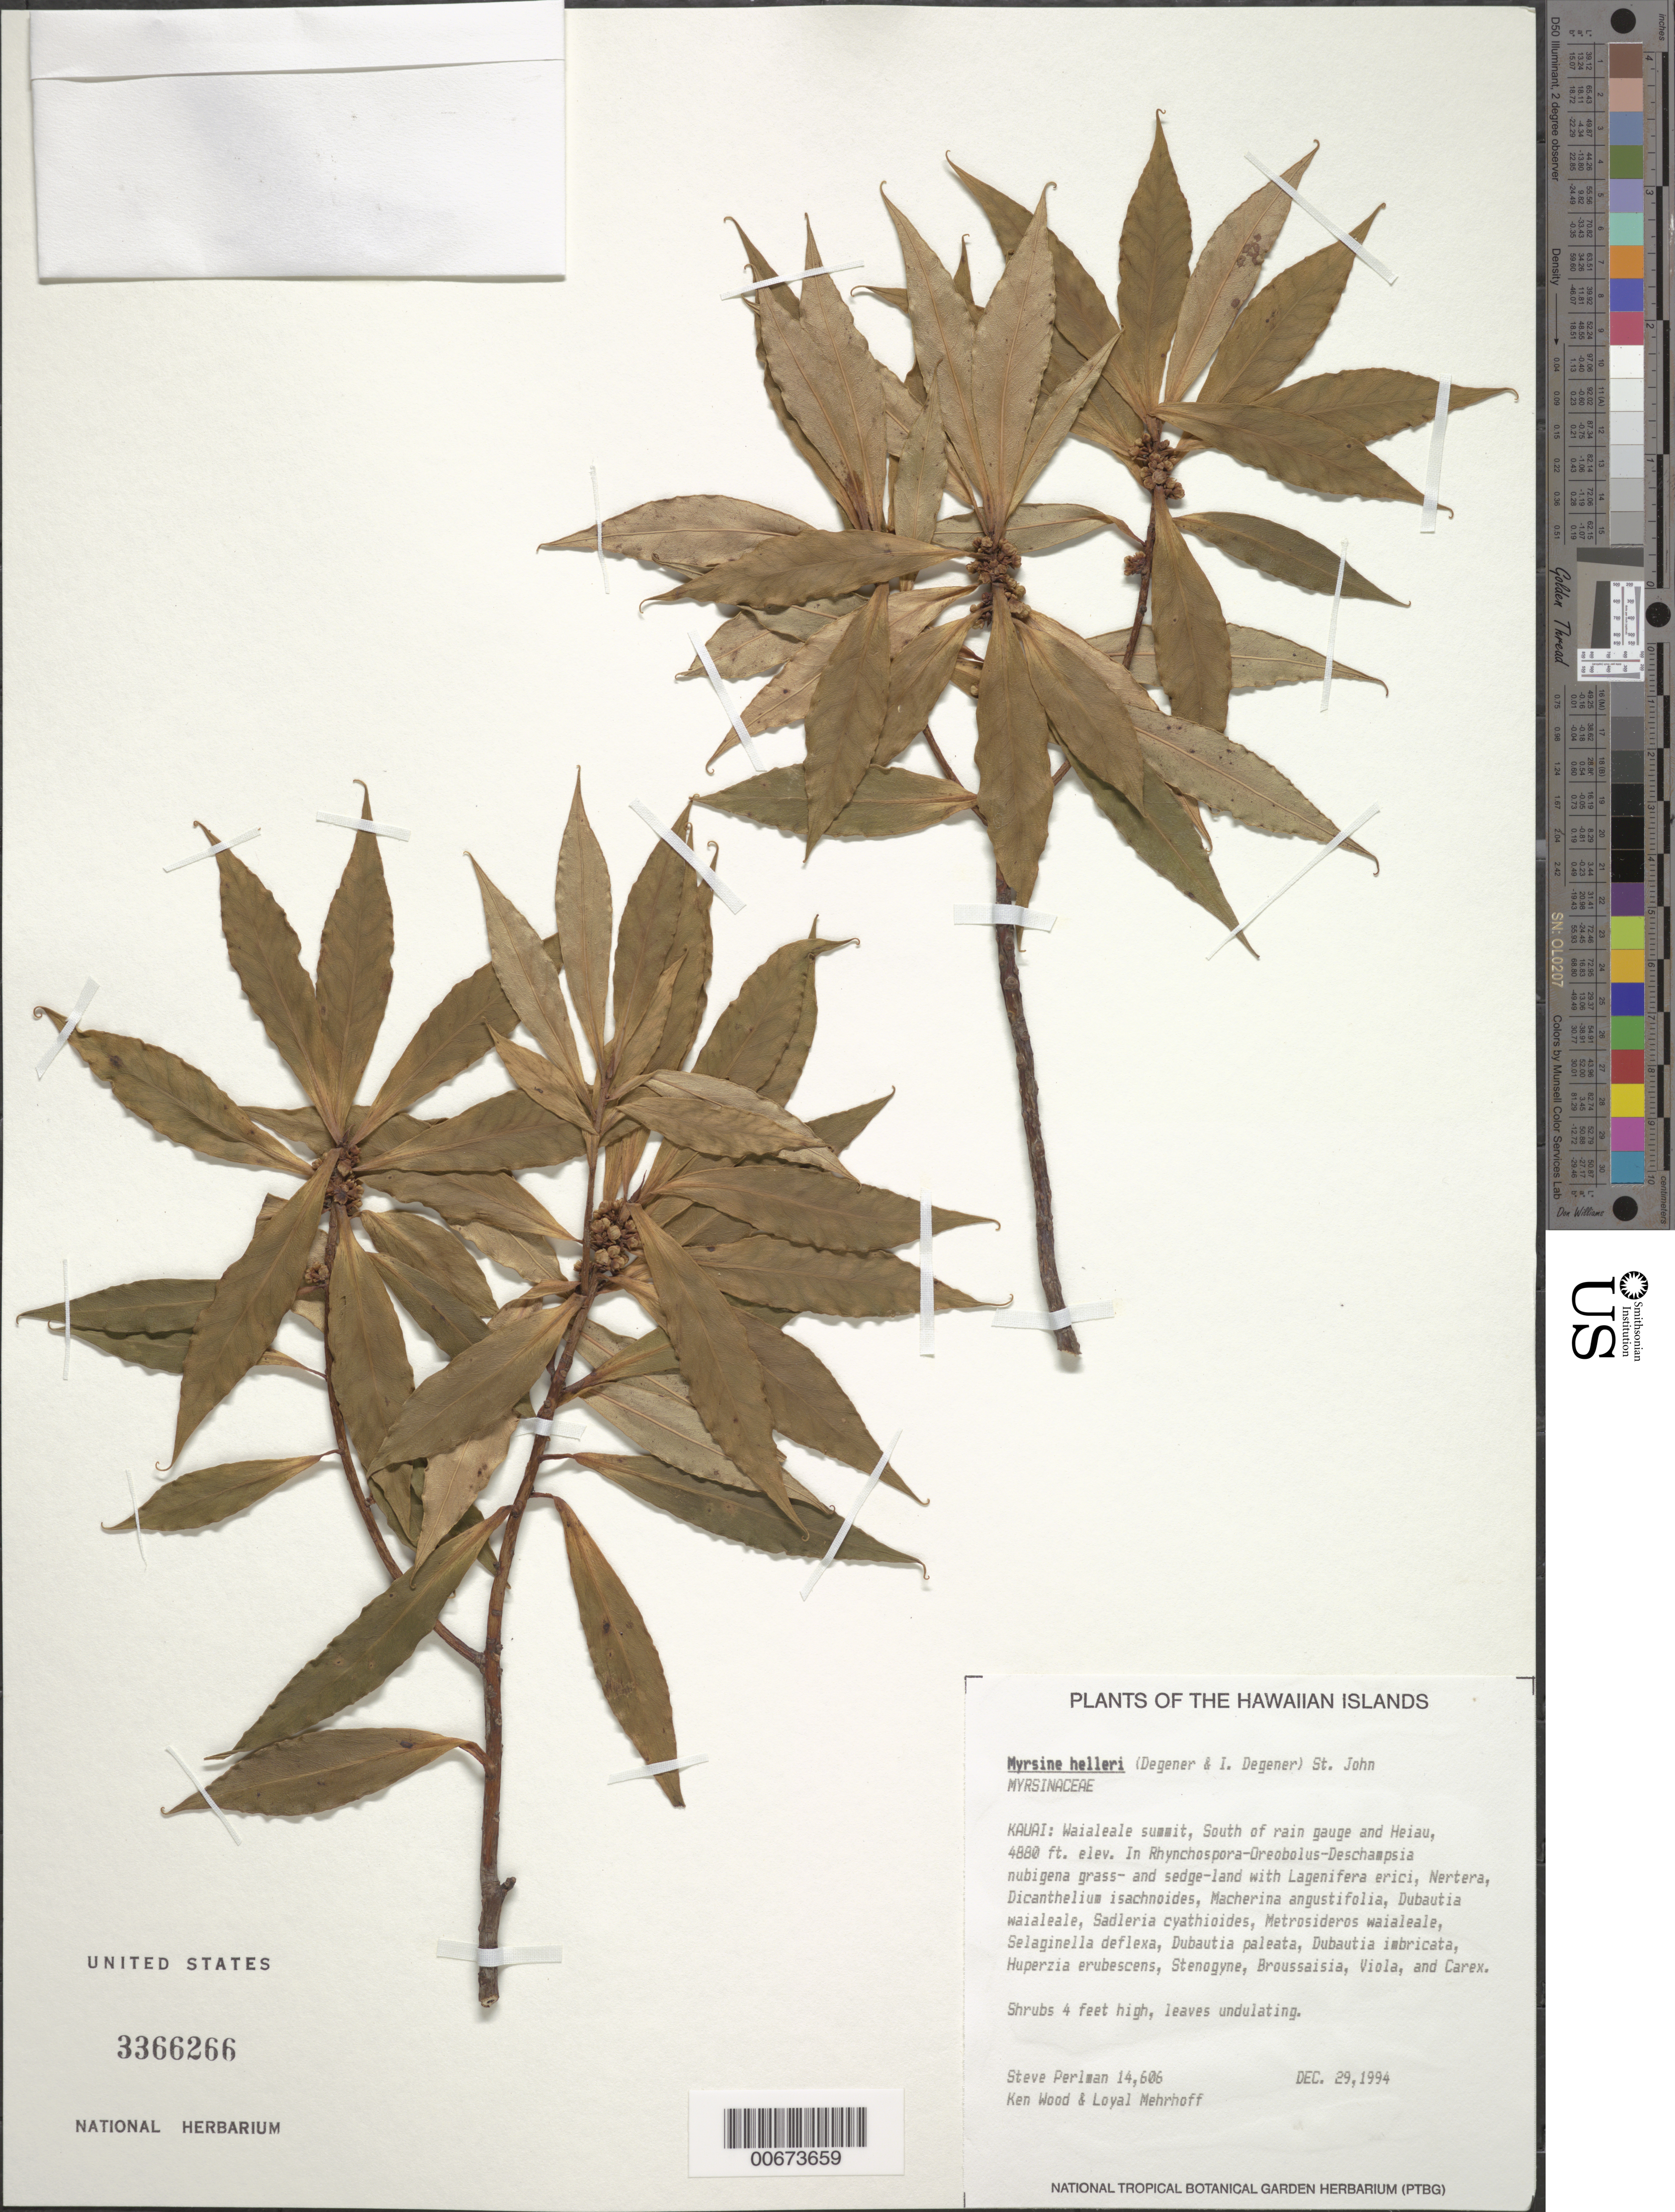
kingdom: Plantae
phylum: Tracheophyta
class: Magnoliopsida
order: Ericales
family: Primulaceae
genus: Myrsine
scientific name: Myrsine cirrhosa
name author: Lorence & K.R. Wood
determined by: Wagner, W. L., (BOT), Smithsonian Institution - National Museum of Natural History (UNITED STATES)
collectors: S. P. Perlman, K. Wood & L. Mehrohoff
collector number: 14606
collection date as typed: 29 Dec 1994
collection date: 1994-12-29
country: United States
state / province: Hawaii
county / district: Kauai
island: Kaua'i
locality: Waialeale summit, S of rain gauge and Heiau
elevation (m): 1487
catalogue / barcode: US 3366266